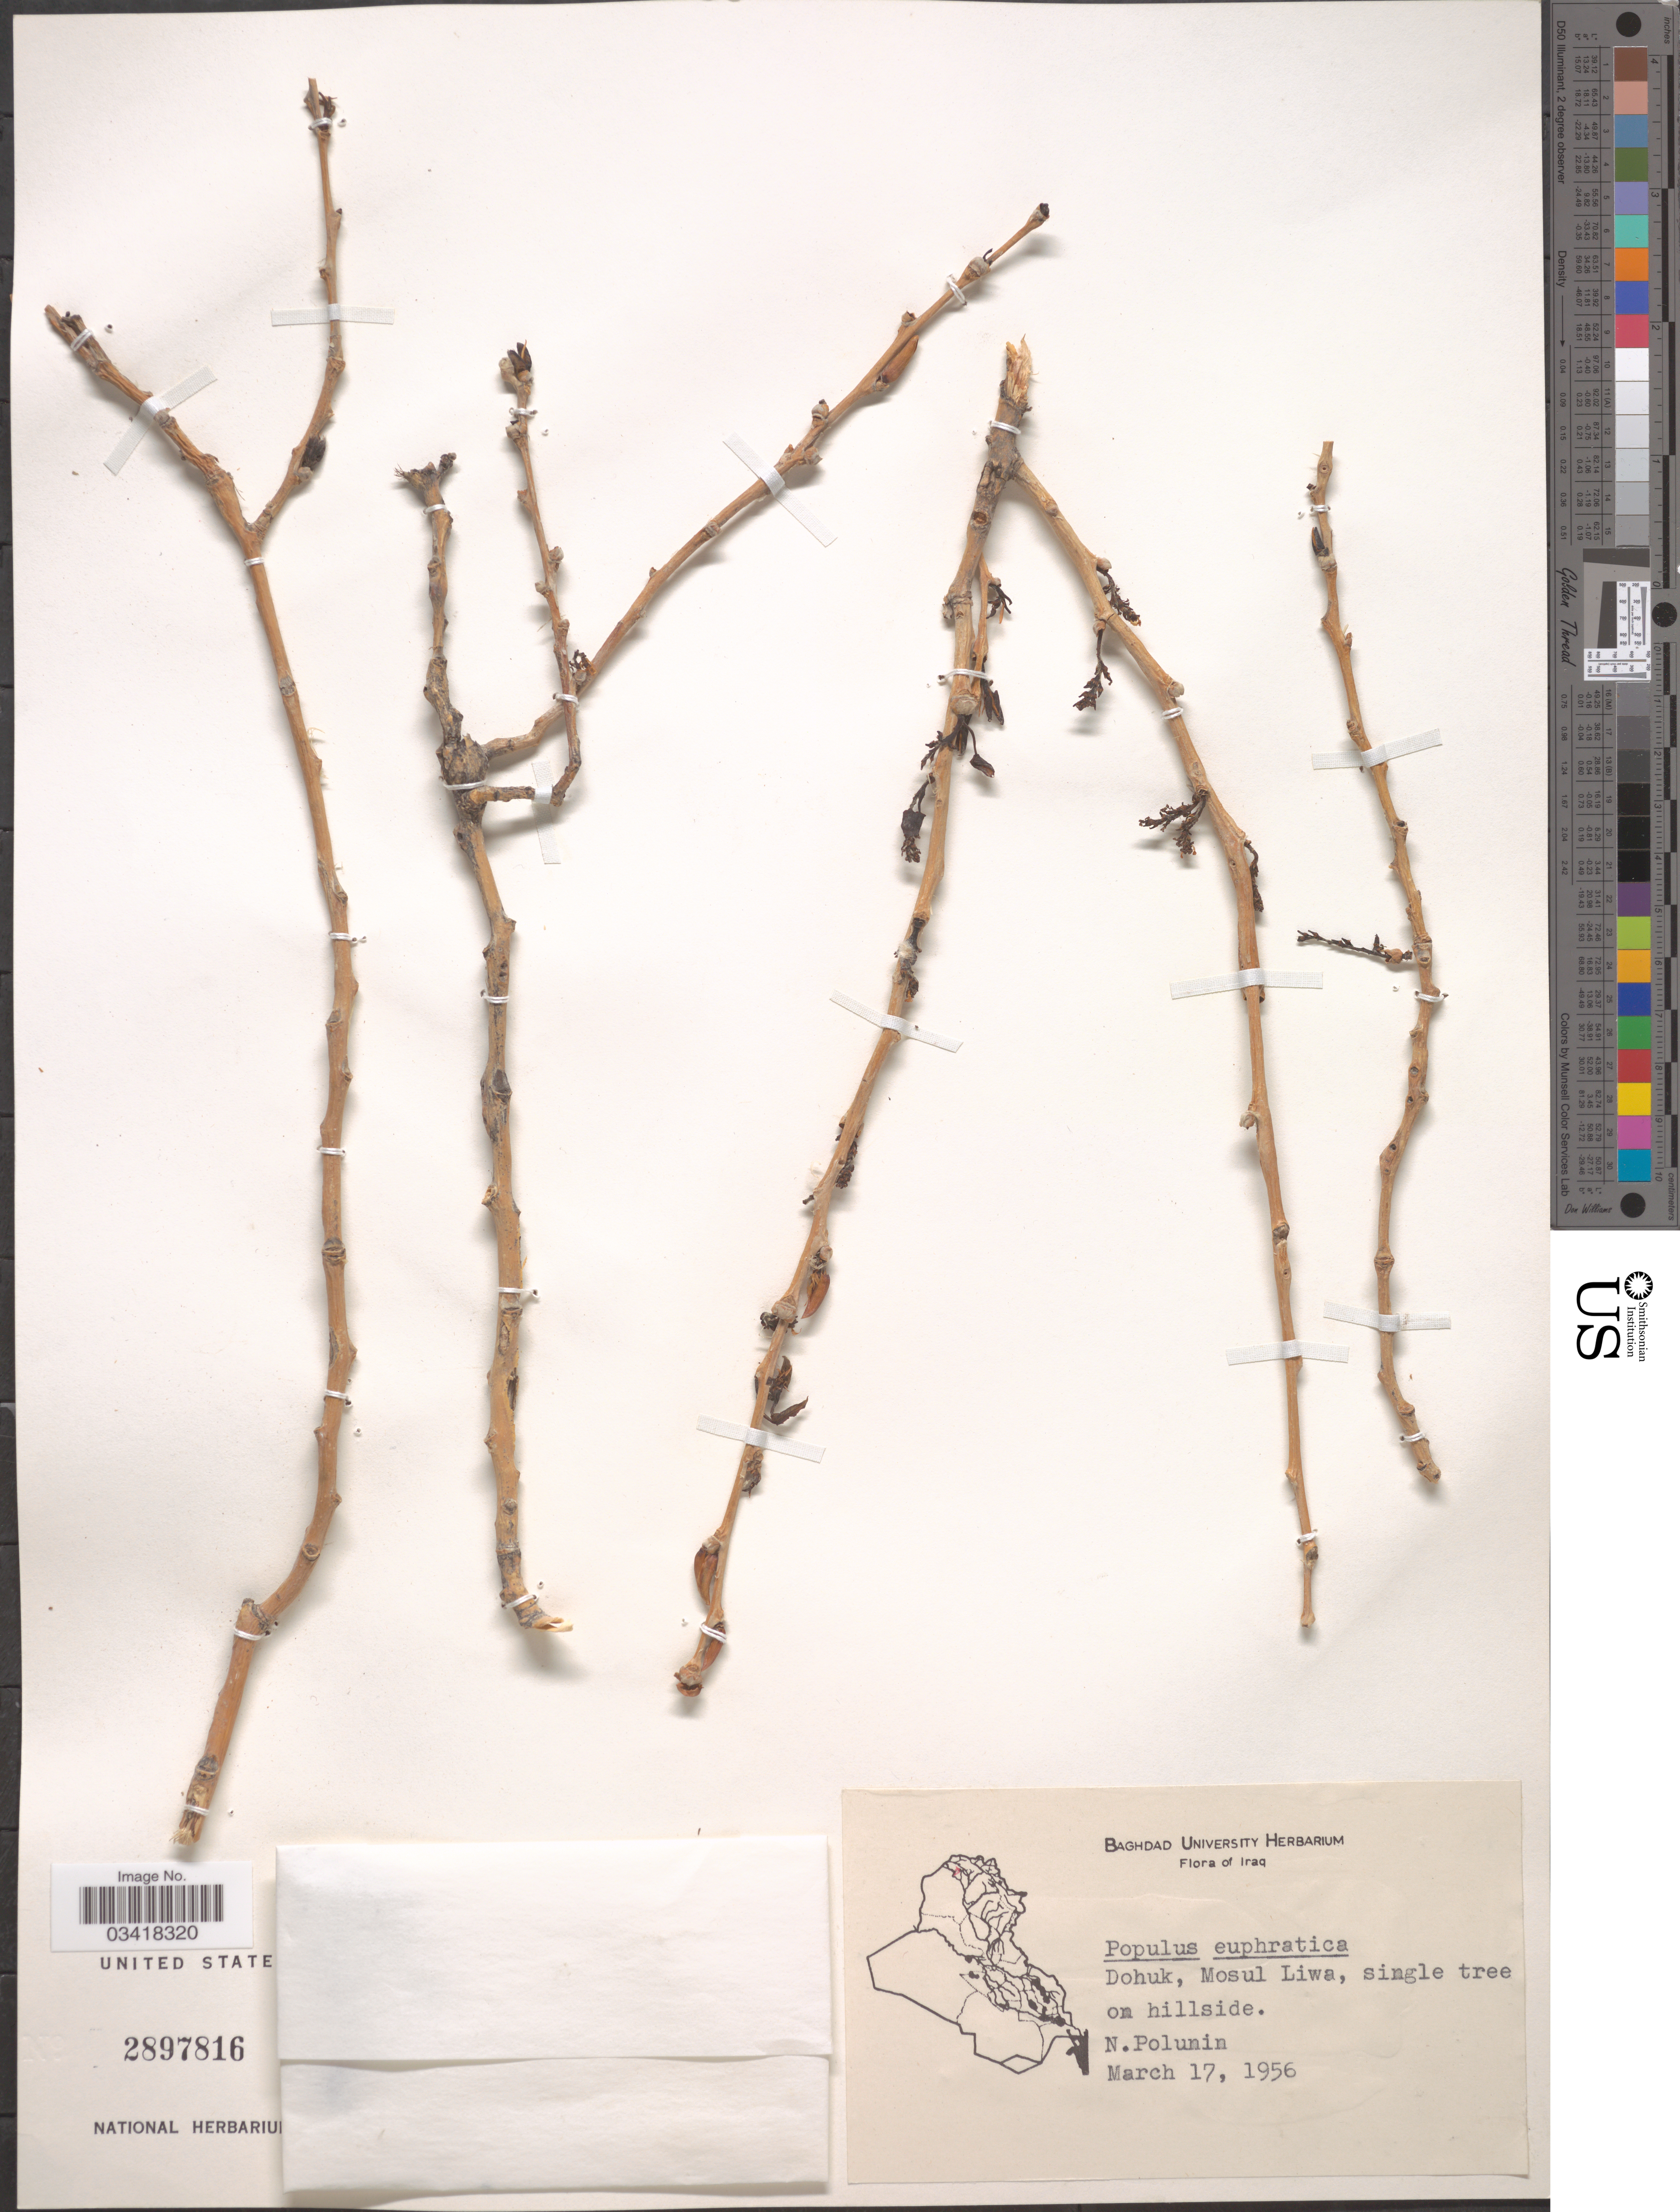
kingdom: Plantae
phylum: Tracheophyta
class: Magnoliopsida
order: Malpighiales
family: Salicaceae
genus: Populus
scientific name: Populus euphratica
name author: Oliv.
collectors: N. V. Polunin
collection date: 1956-03-17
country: Iraq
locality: Dohuk, Mosul Liwa.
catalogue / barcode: US 2897816